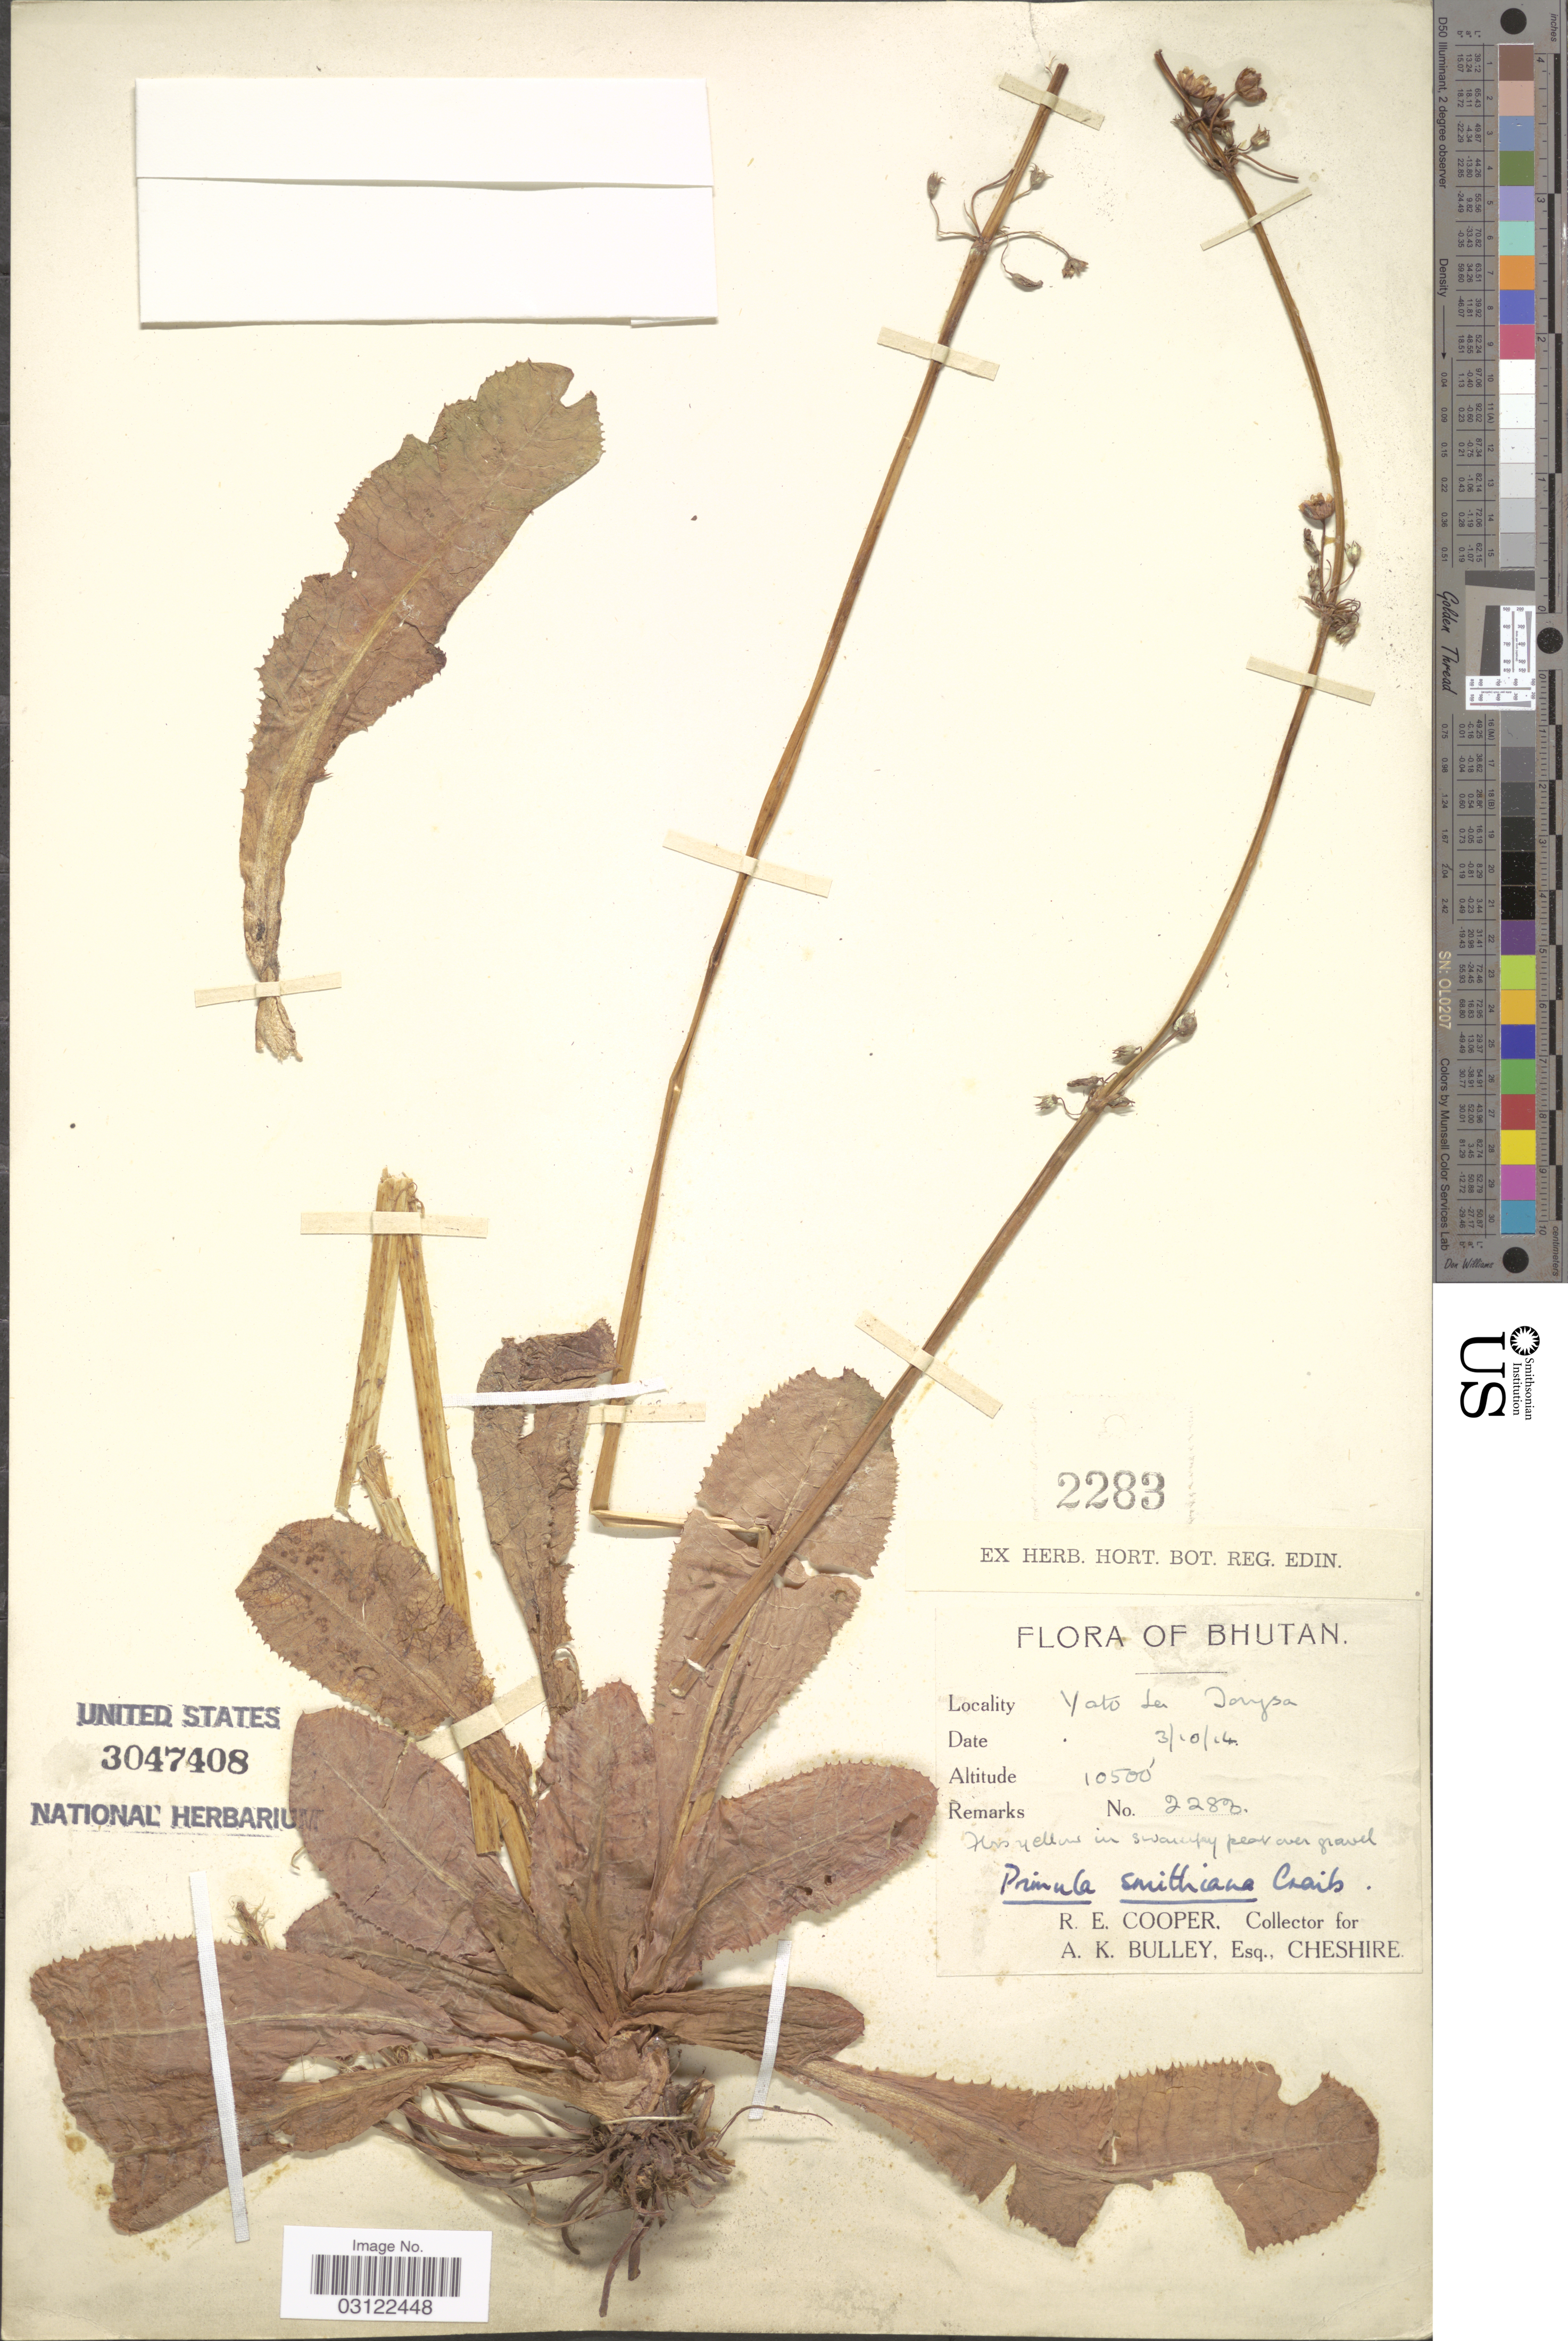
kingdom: Plantae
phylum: Tracheophyta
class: Magnoliopsida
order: Ericales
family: Primulaceae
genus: Primula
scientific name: Primula smithiana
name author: Craib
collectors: R. E. Cooper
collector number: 2283*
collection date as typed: Transcribed d/m/y: 3/10/14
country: Bhutan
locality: Yato Lei Taysa. [interpreted]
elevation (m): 3200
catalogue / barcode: US 3047408